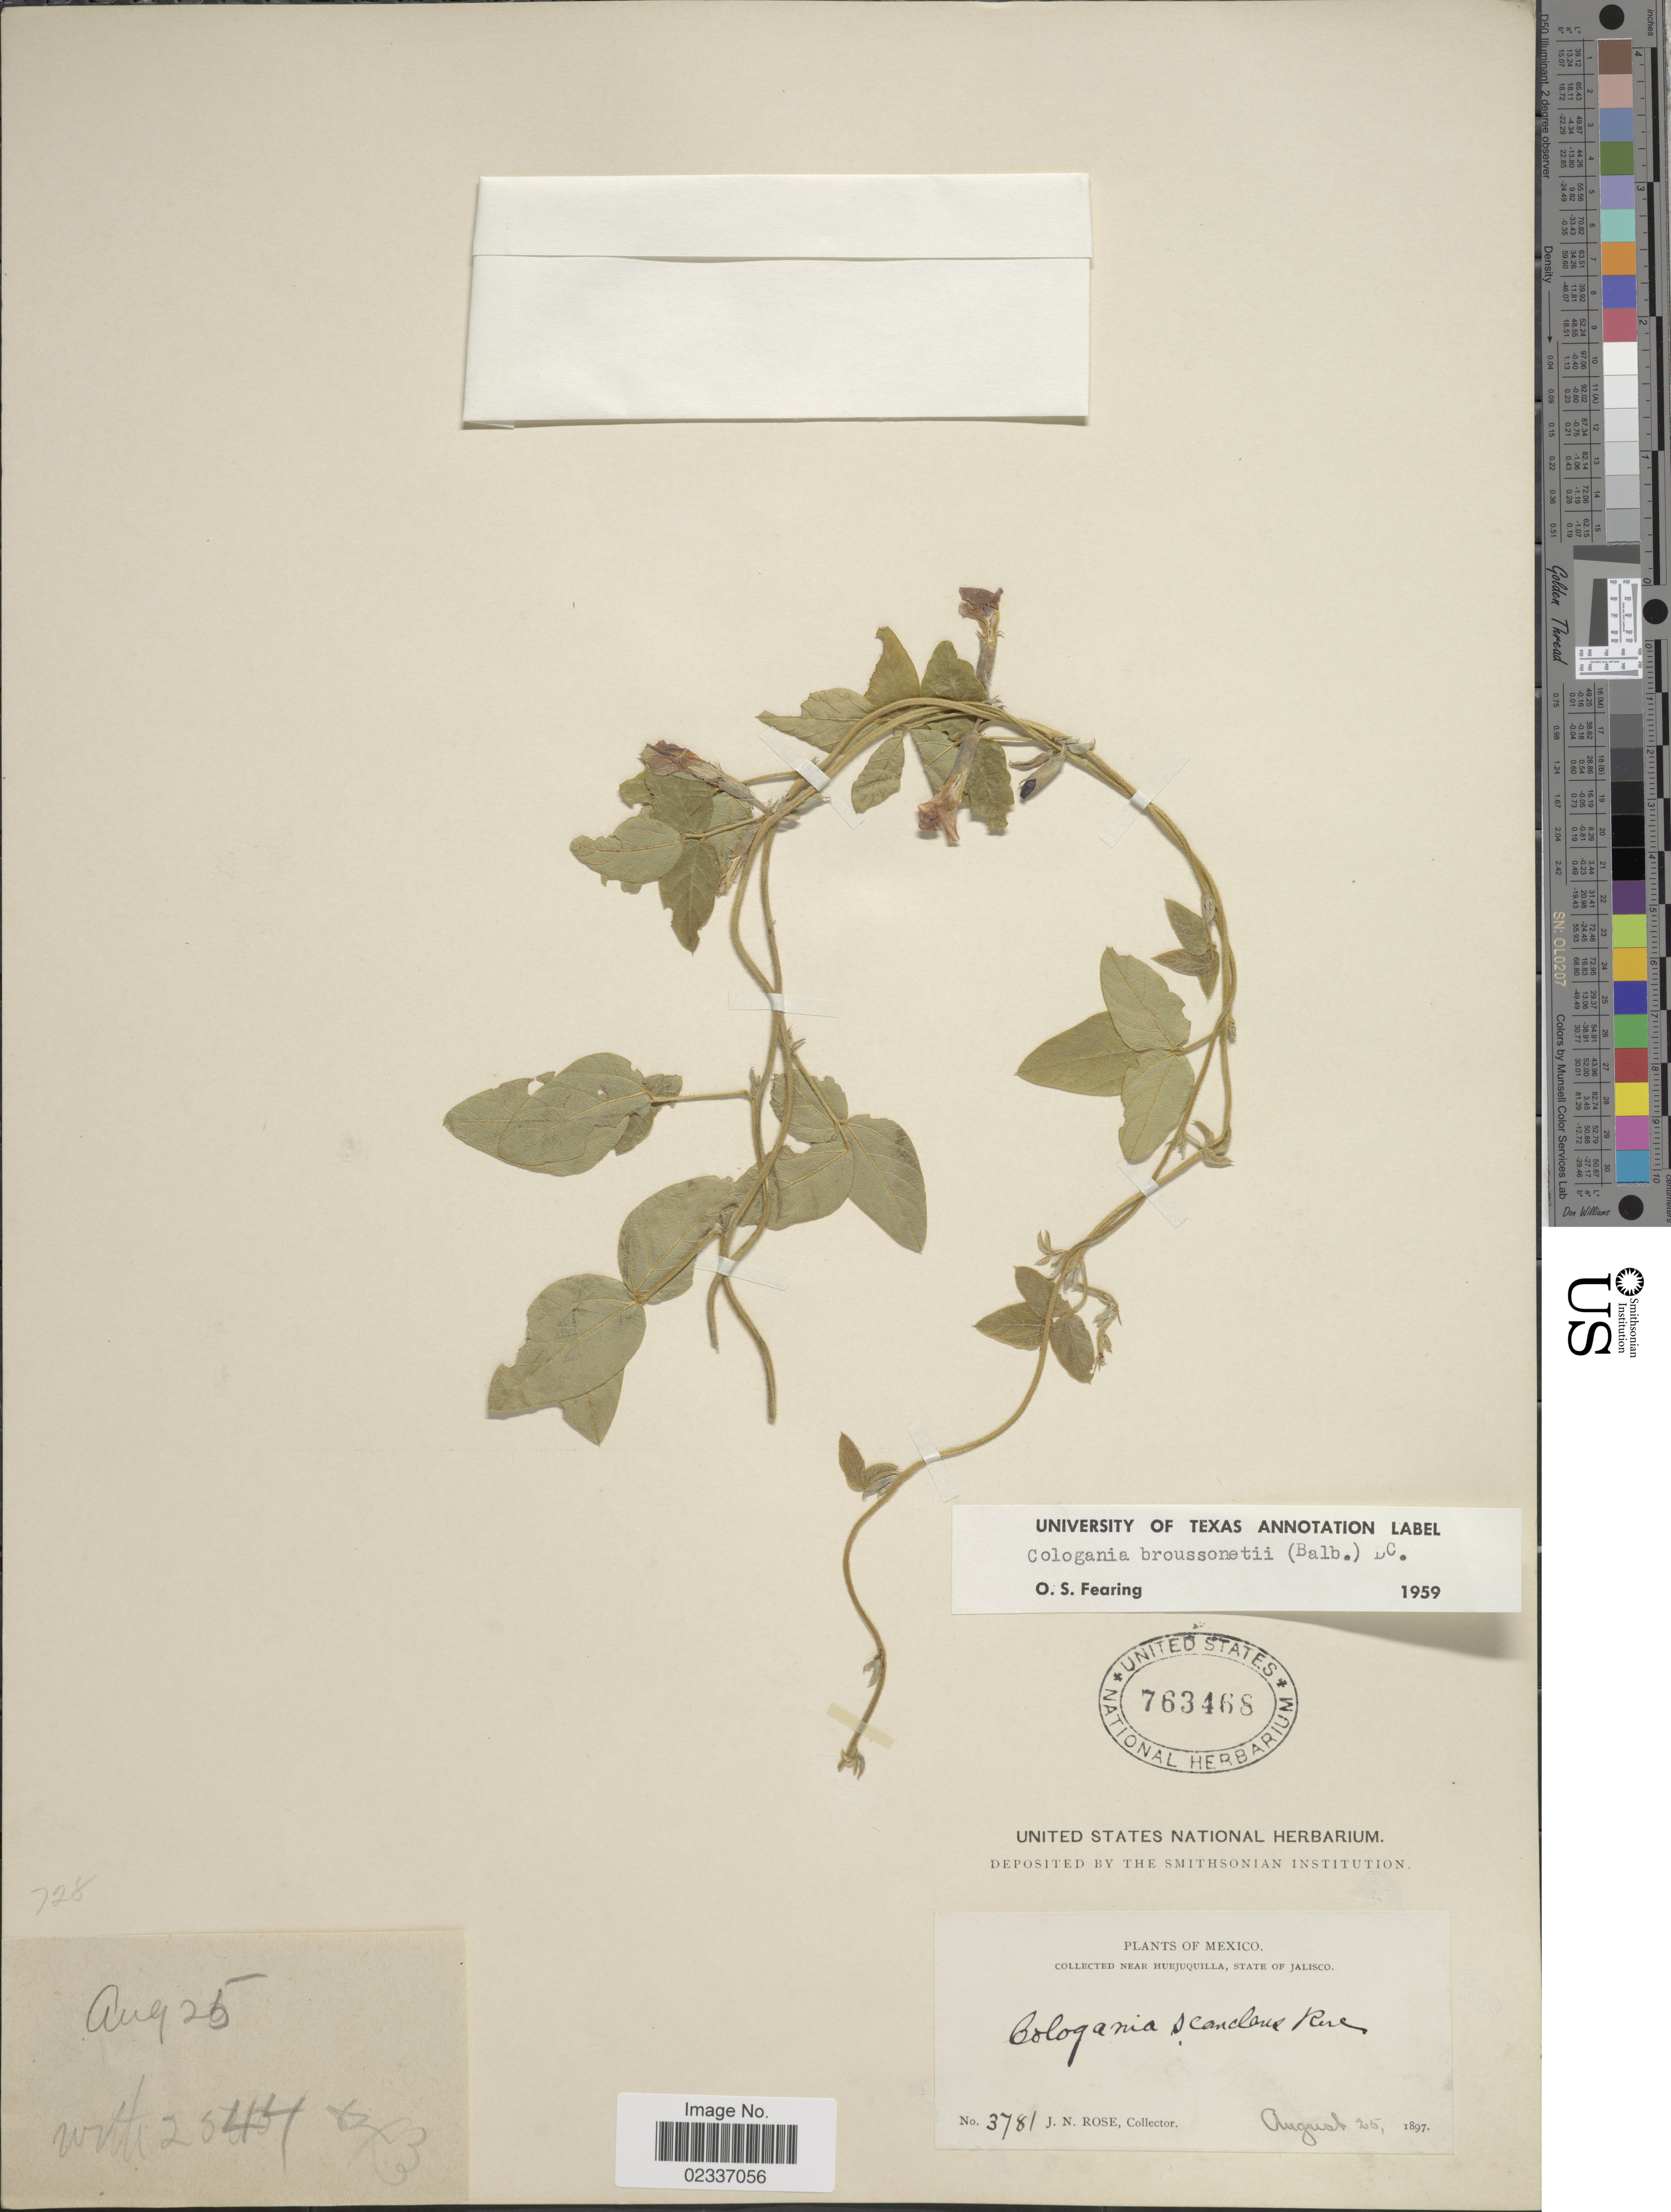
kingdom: Plantae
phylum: Tracheophyta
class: Magnoliopsida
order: Fabales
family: Fabaceae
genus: Cologania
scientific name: Cologania broussonetii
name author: (Balb.) DC.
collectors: J. N. Rose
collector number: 3781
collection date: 1897-08-25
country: Mexico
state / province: Jalisco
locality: Near Huejuquilla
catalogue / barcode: US 763468